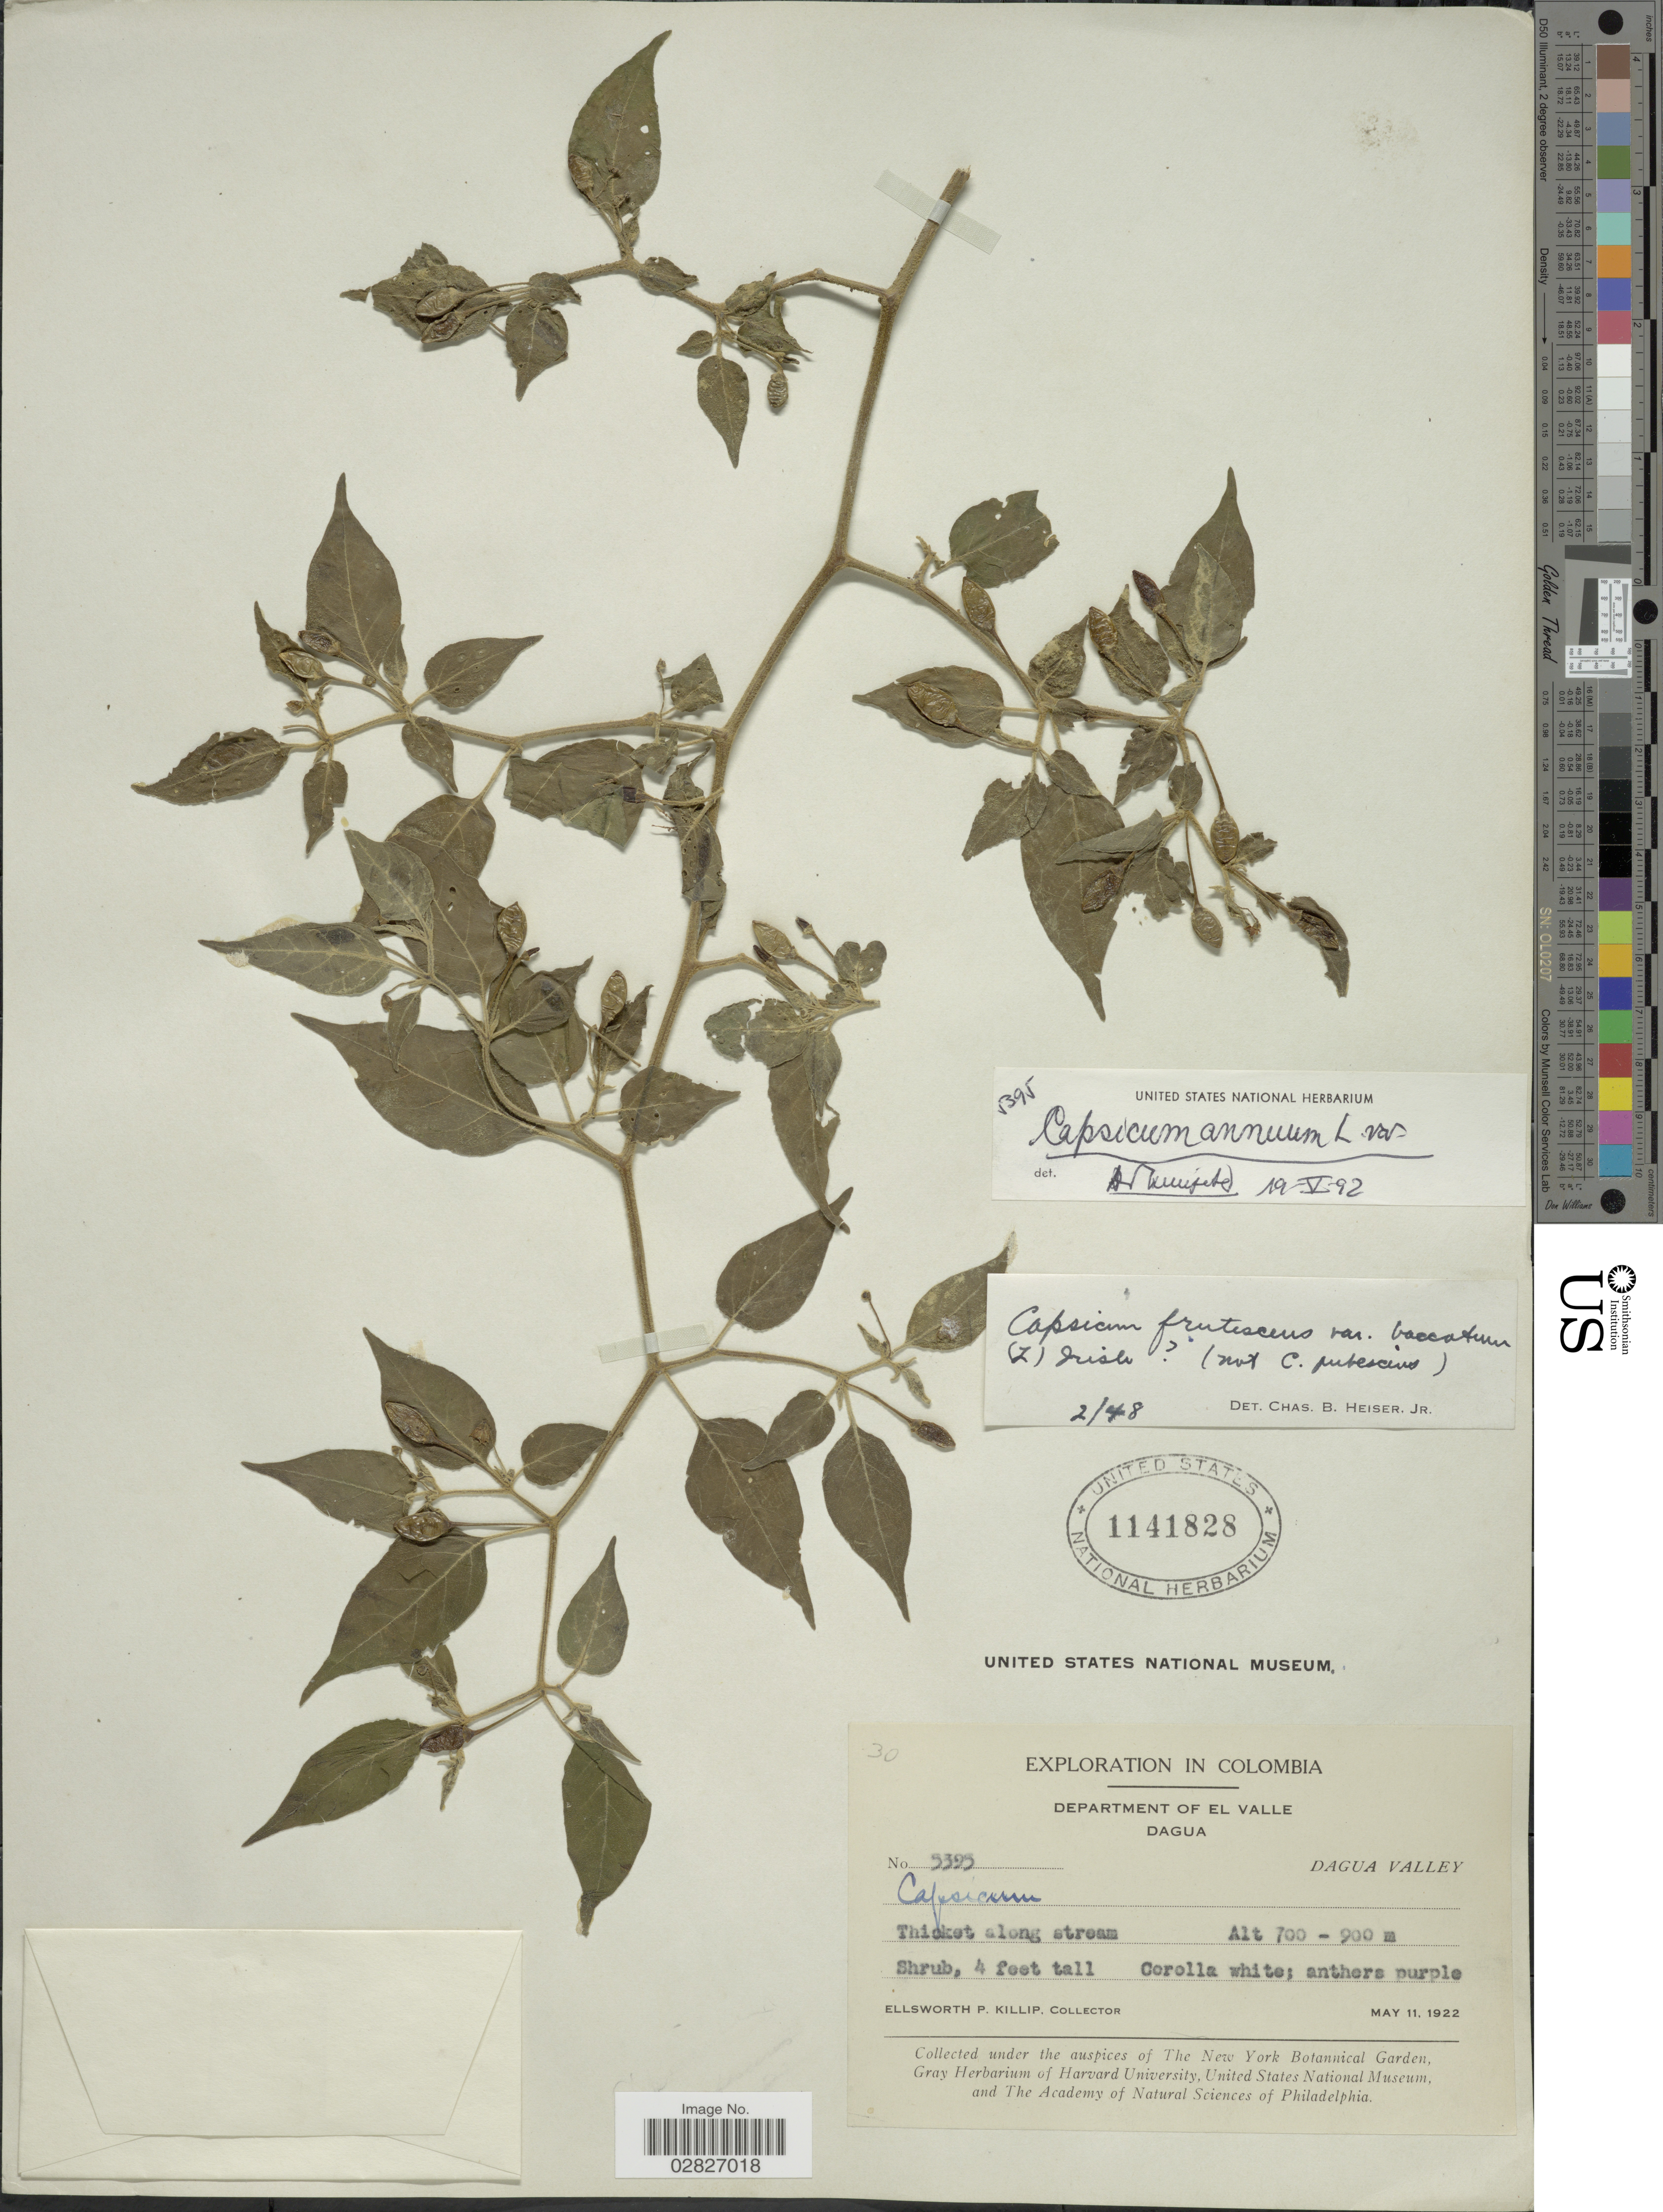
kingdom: Plantae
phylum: Tracheophyta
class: Magnoliopsida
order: Solanales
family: Solanaceae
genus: Capsicum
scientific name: Capsicum annuum 'Habanero'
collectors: E. P. Killip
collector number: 5395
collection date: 1922-05-11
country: Colombia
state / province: Valle del Cauca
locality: Department of El Valle, Dagua, Dagua Valley.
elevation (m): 700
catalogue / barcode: US 1141828